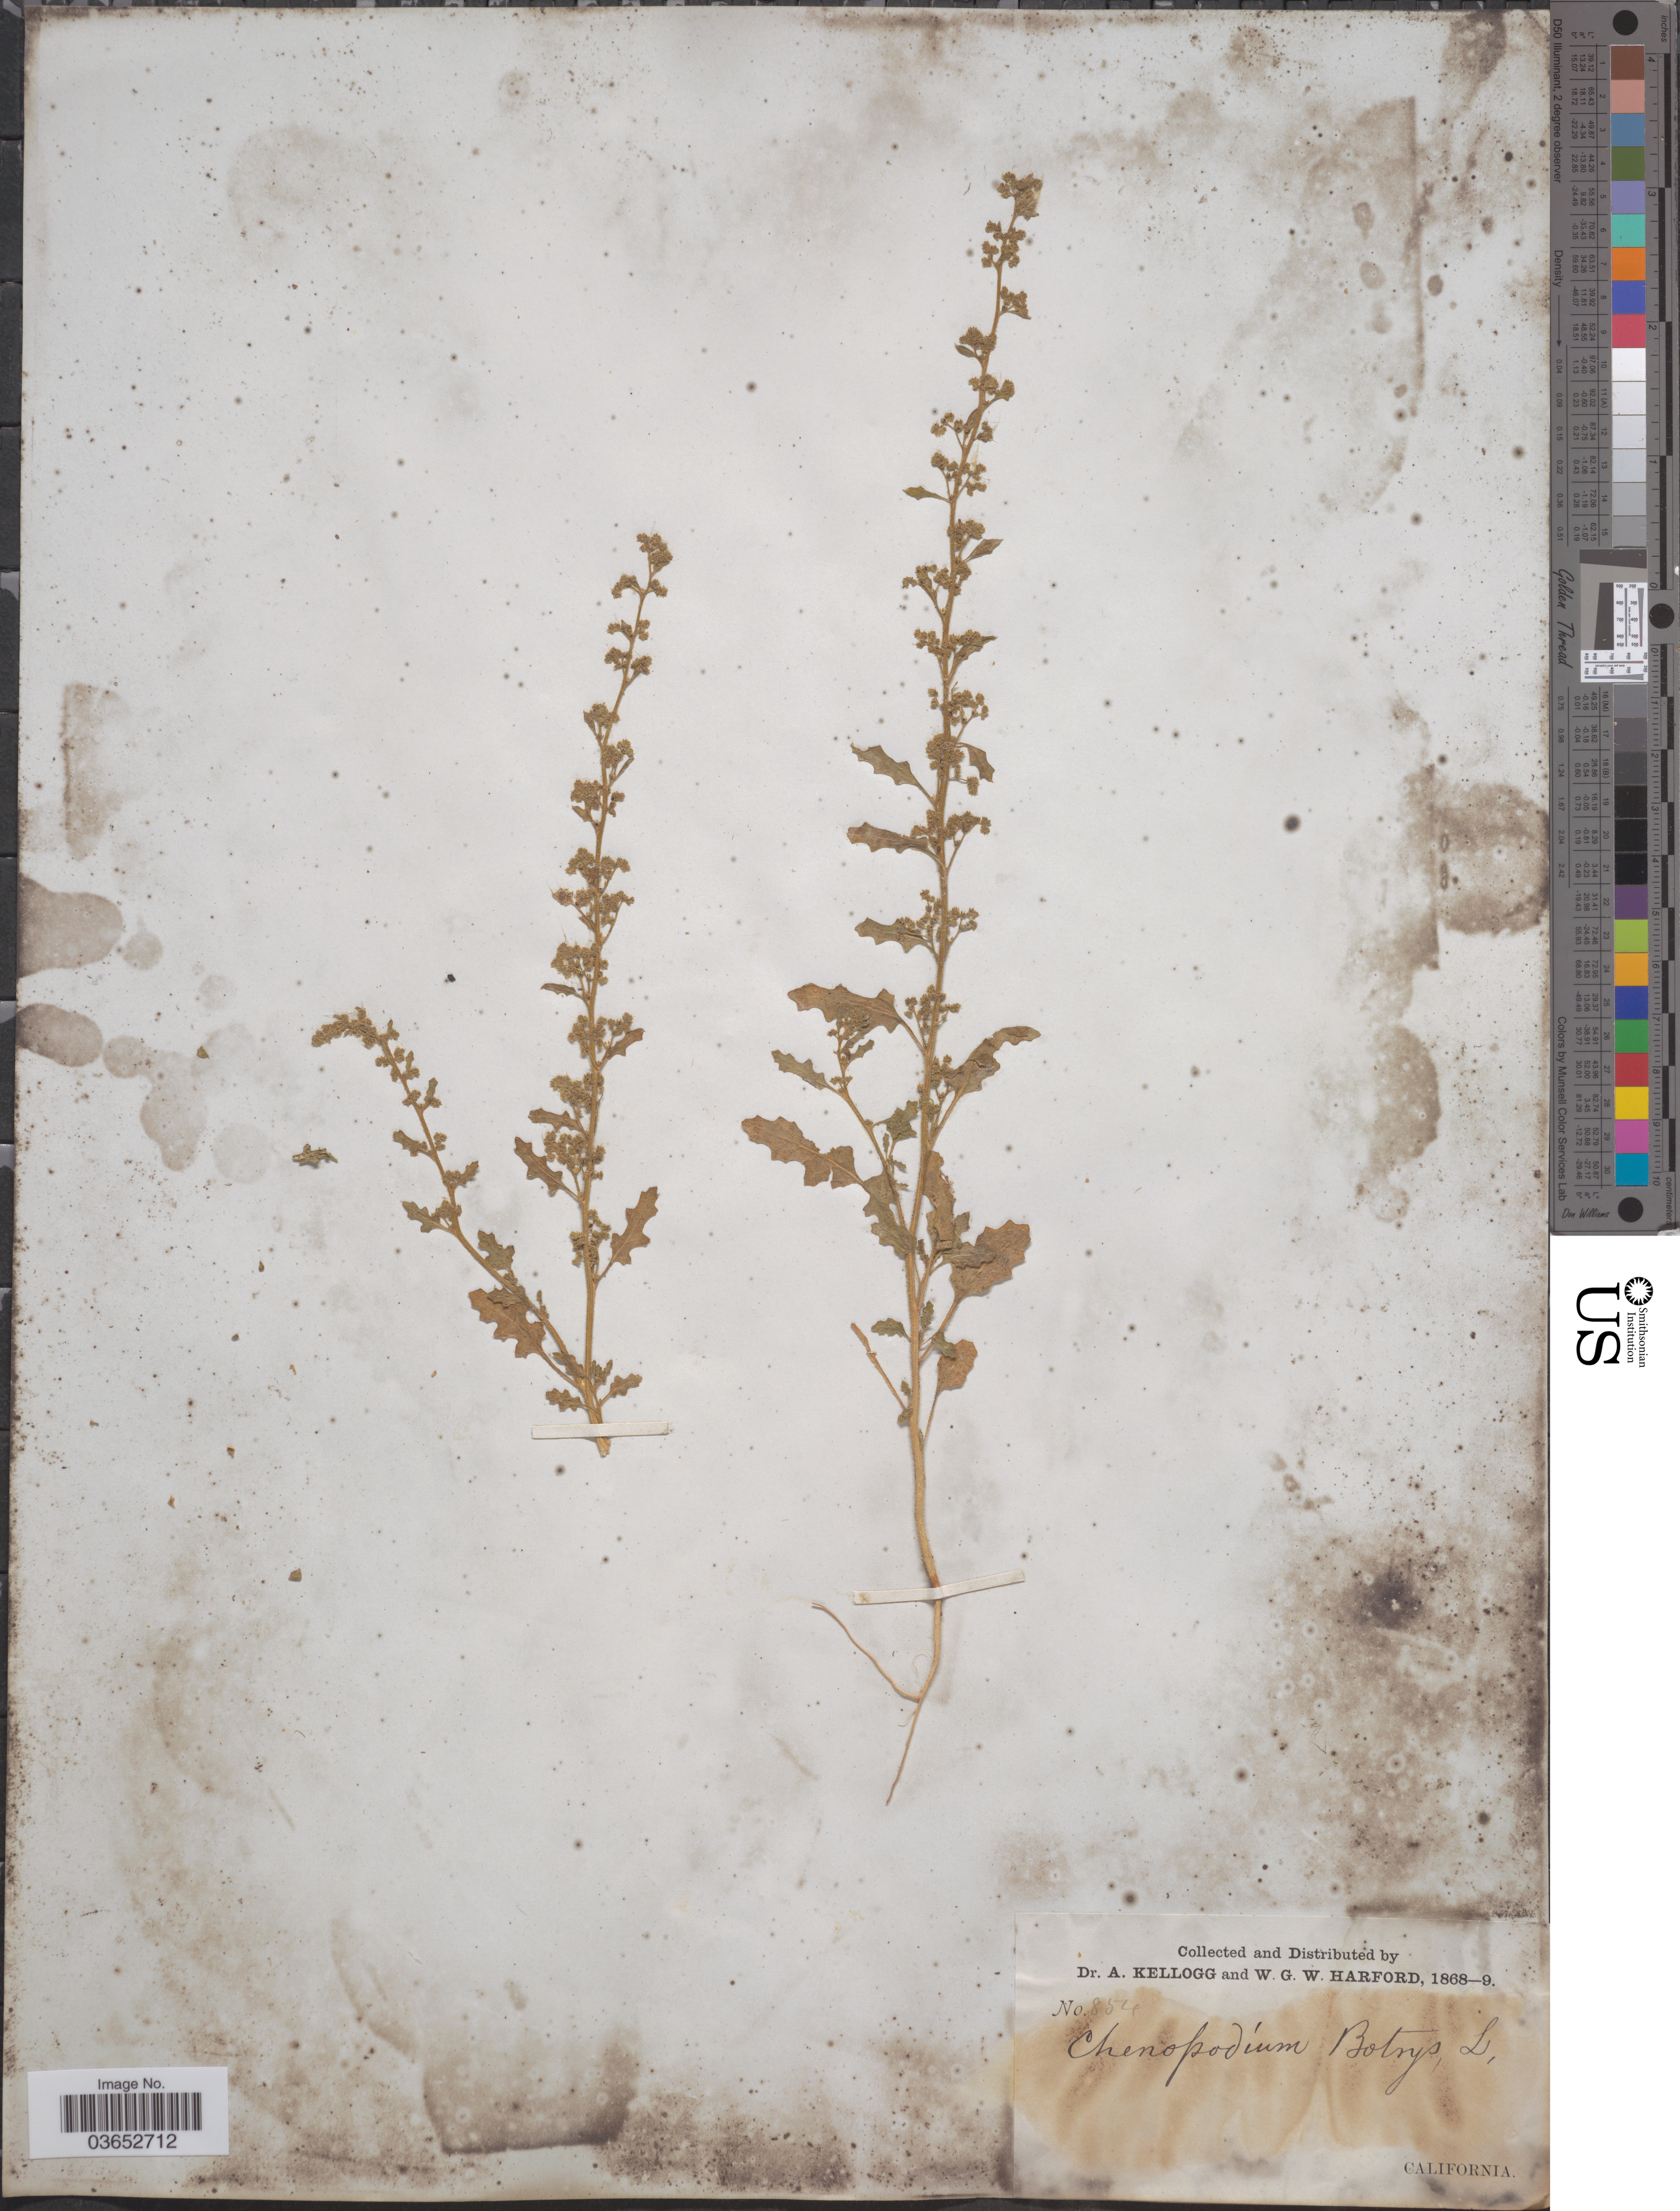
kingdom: Plantae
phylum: Tracheophyta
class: Magnoliopsida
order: Caryophyllales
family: Amaranthaceae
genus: Chenopodium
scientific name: Chenopodium botrys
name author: L.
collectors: A. Kellogg & W. G. W. Harford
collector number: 854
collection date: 1868/1869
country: United States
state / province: California